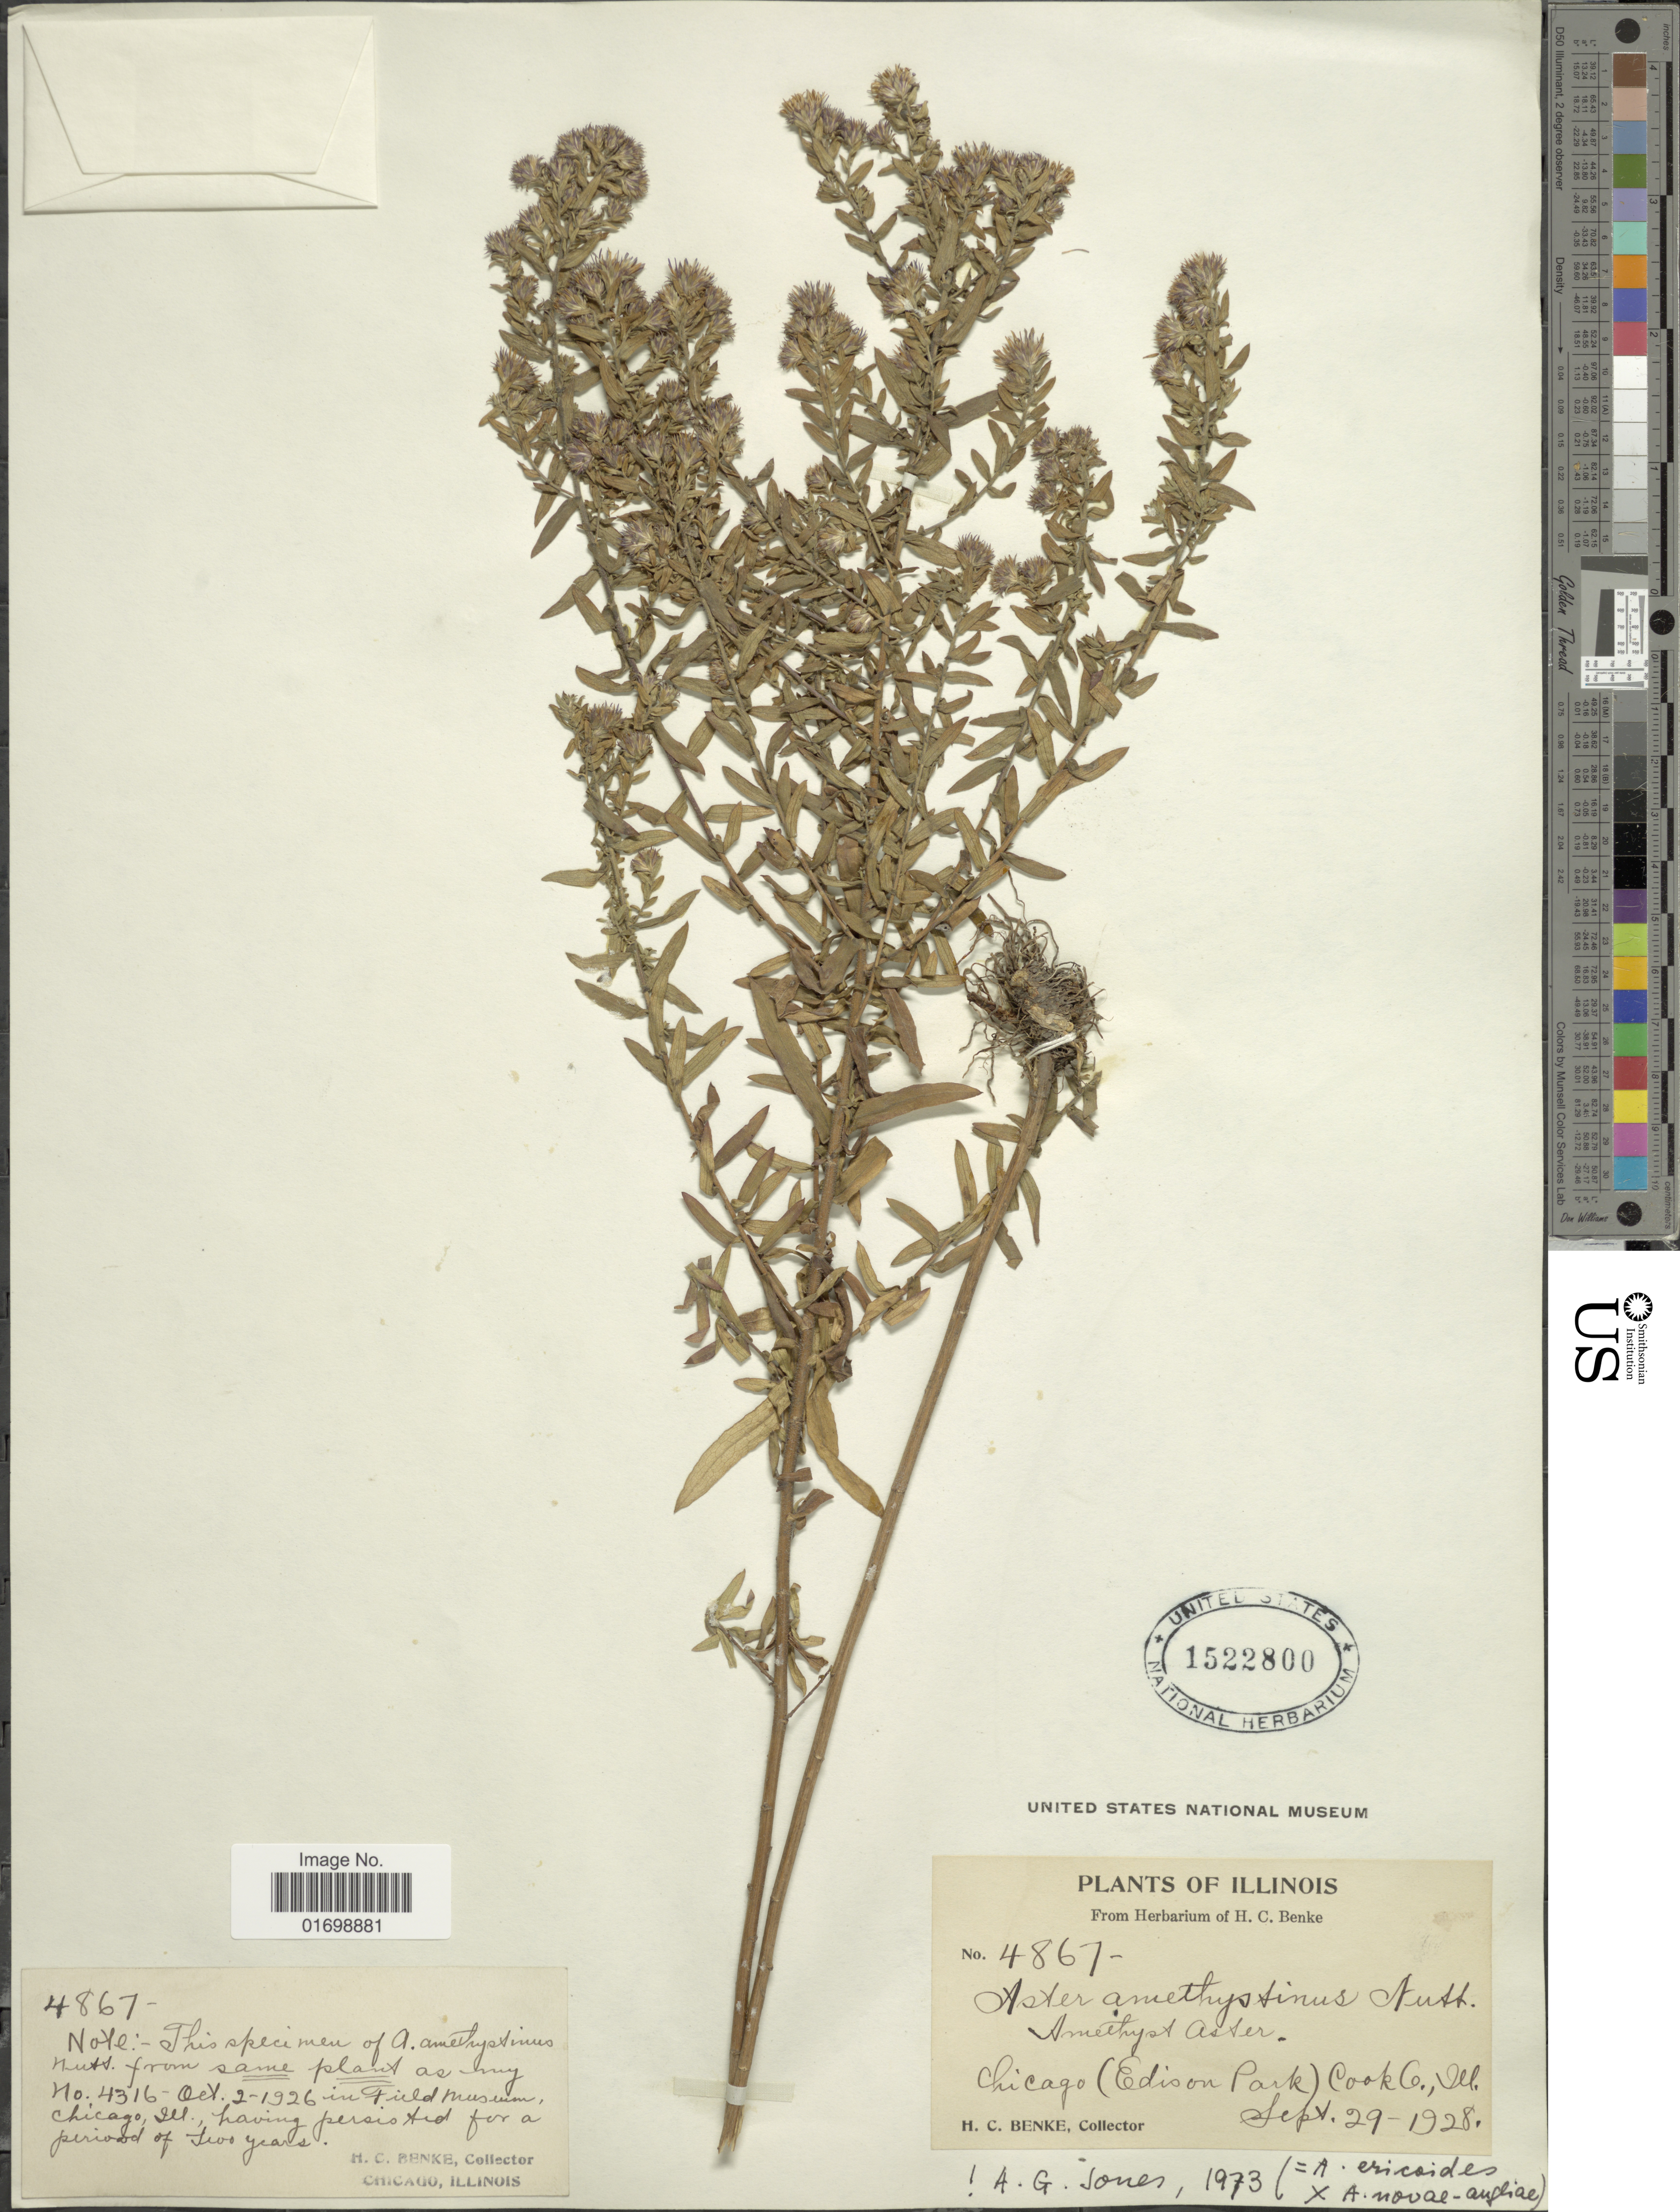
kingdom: Plantae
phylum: Tracheophyta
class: Magnoliopsida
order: Asterales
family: Asteraceae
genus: Symphyotrichum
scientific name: Symphyotrichum ericoides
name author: (L.) G.L. Nesom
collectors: H. Benke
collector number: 4867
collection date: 1928-09-29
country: United States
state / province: Illinois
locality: Chicago (Edison Park) Cook Co.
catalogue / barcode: US 1522800